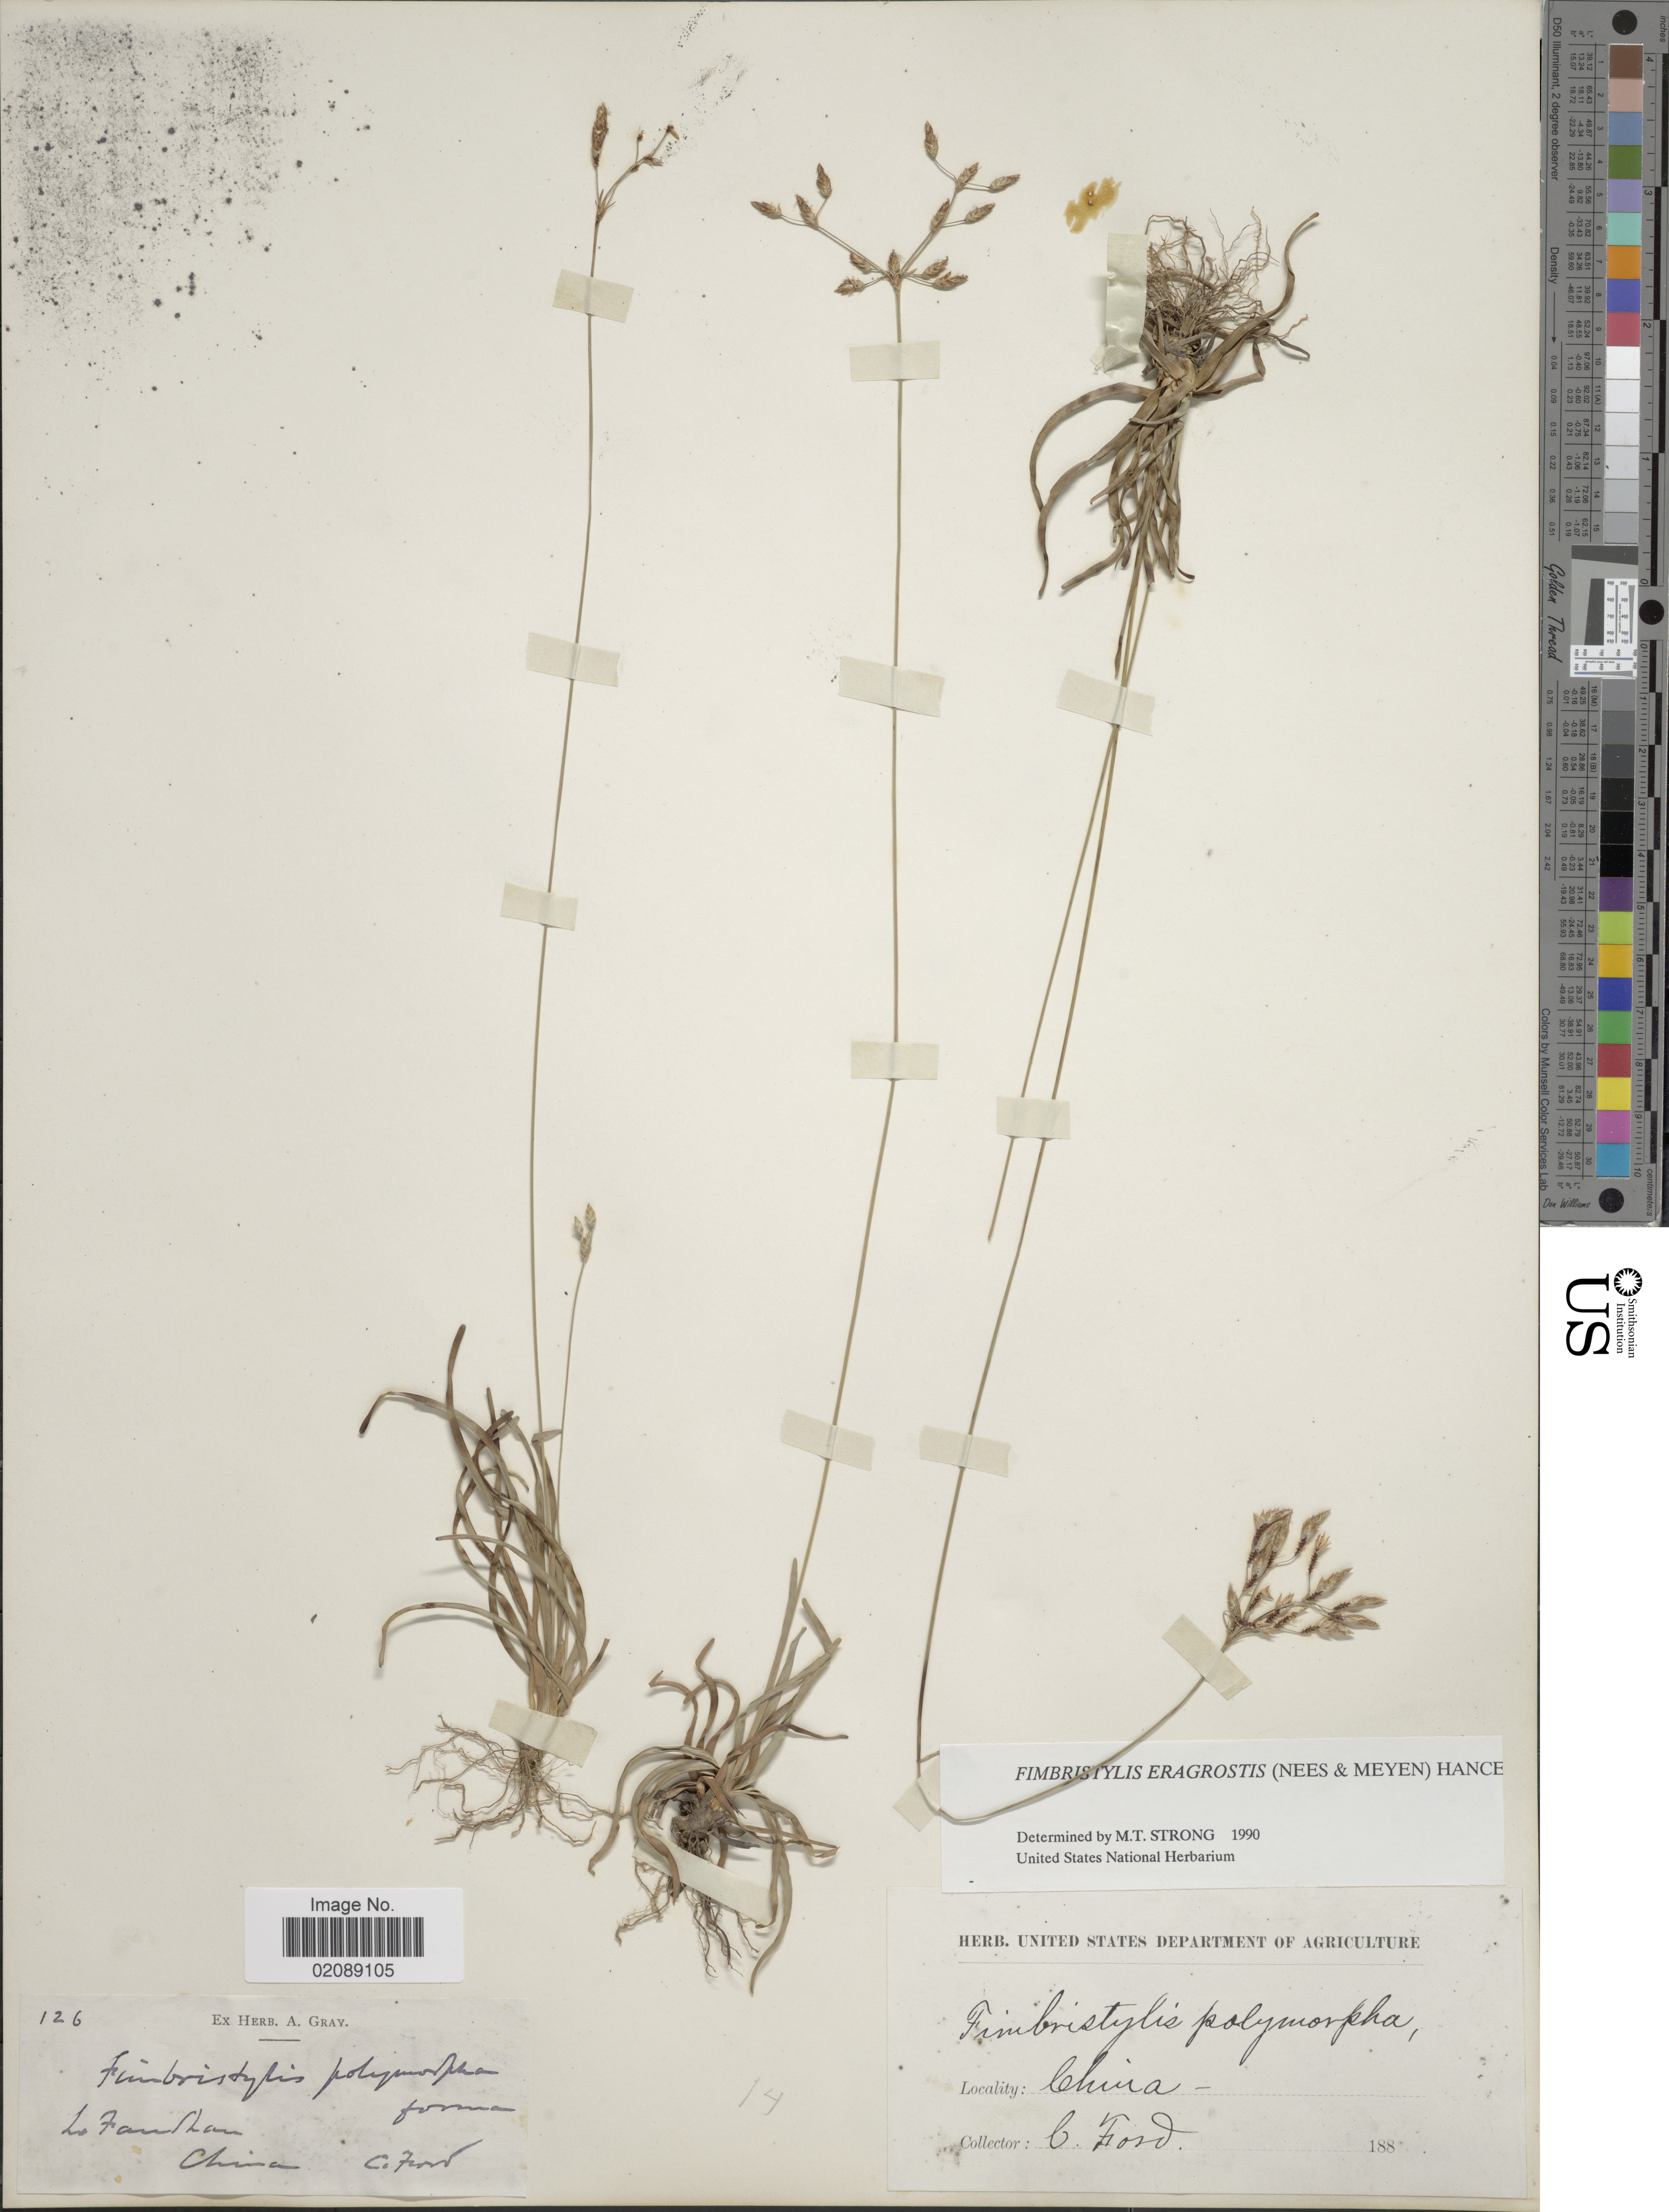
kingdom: Plantae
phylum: Tracheophyta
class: Liliopsida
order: Poales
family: Cyperaceae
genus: Fimbristylis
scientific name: Fimbristylis eragrostis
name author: (Nees) Hance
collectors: C. Ford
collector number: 126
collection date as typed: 188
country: China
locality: La [illegible text][illegible text]